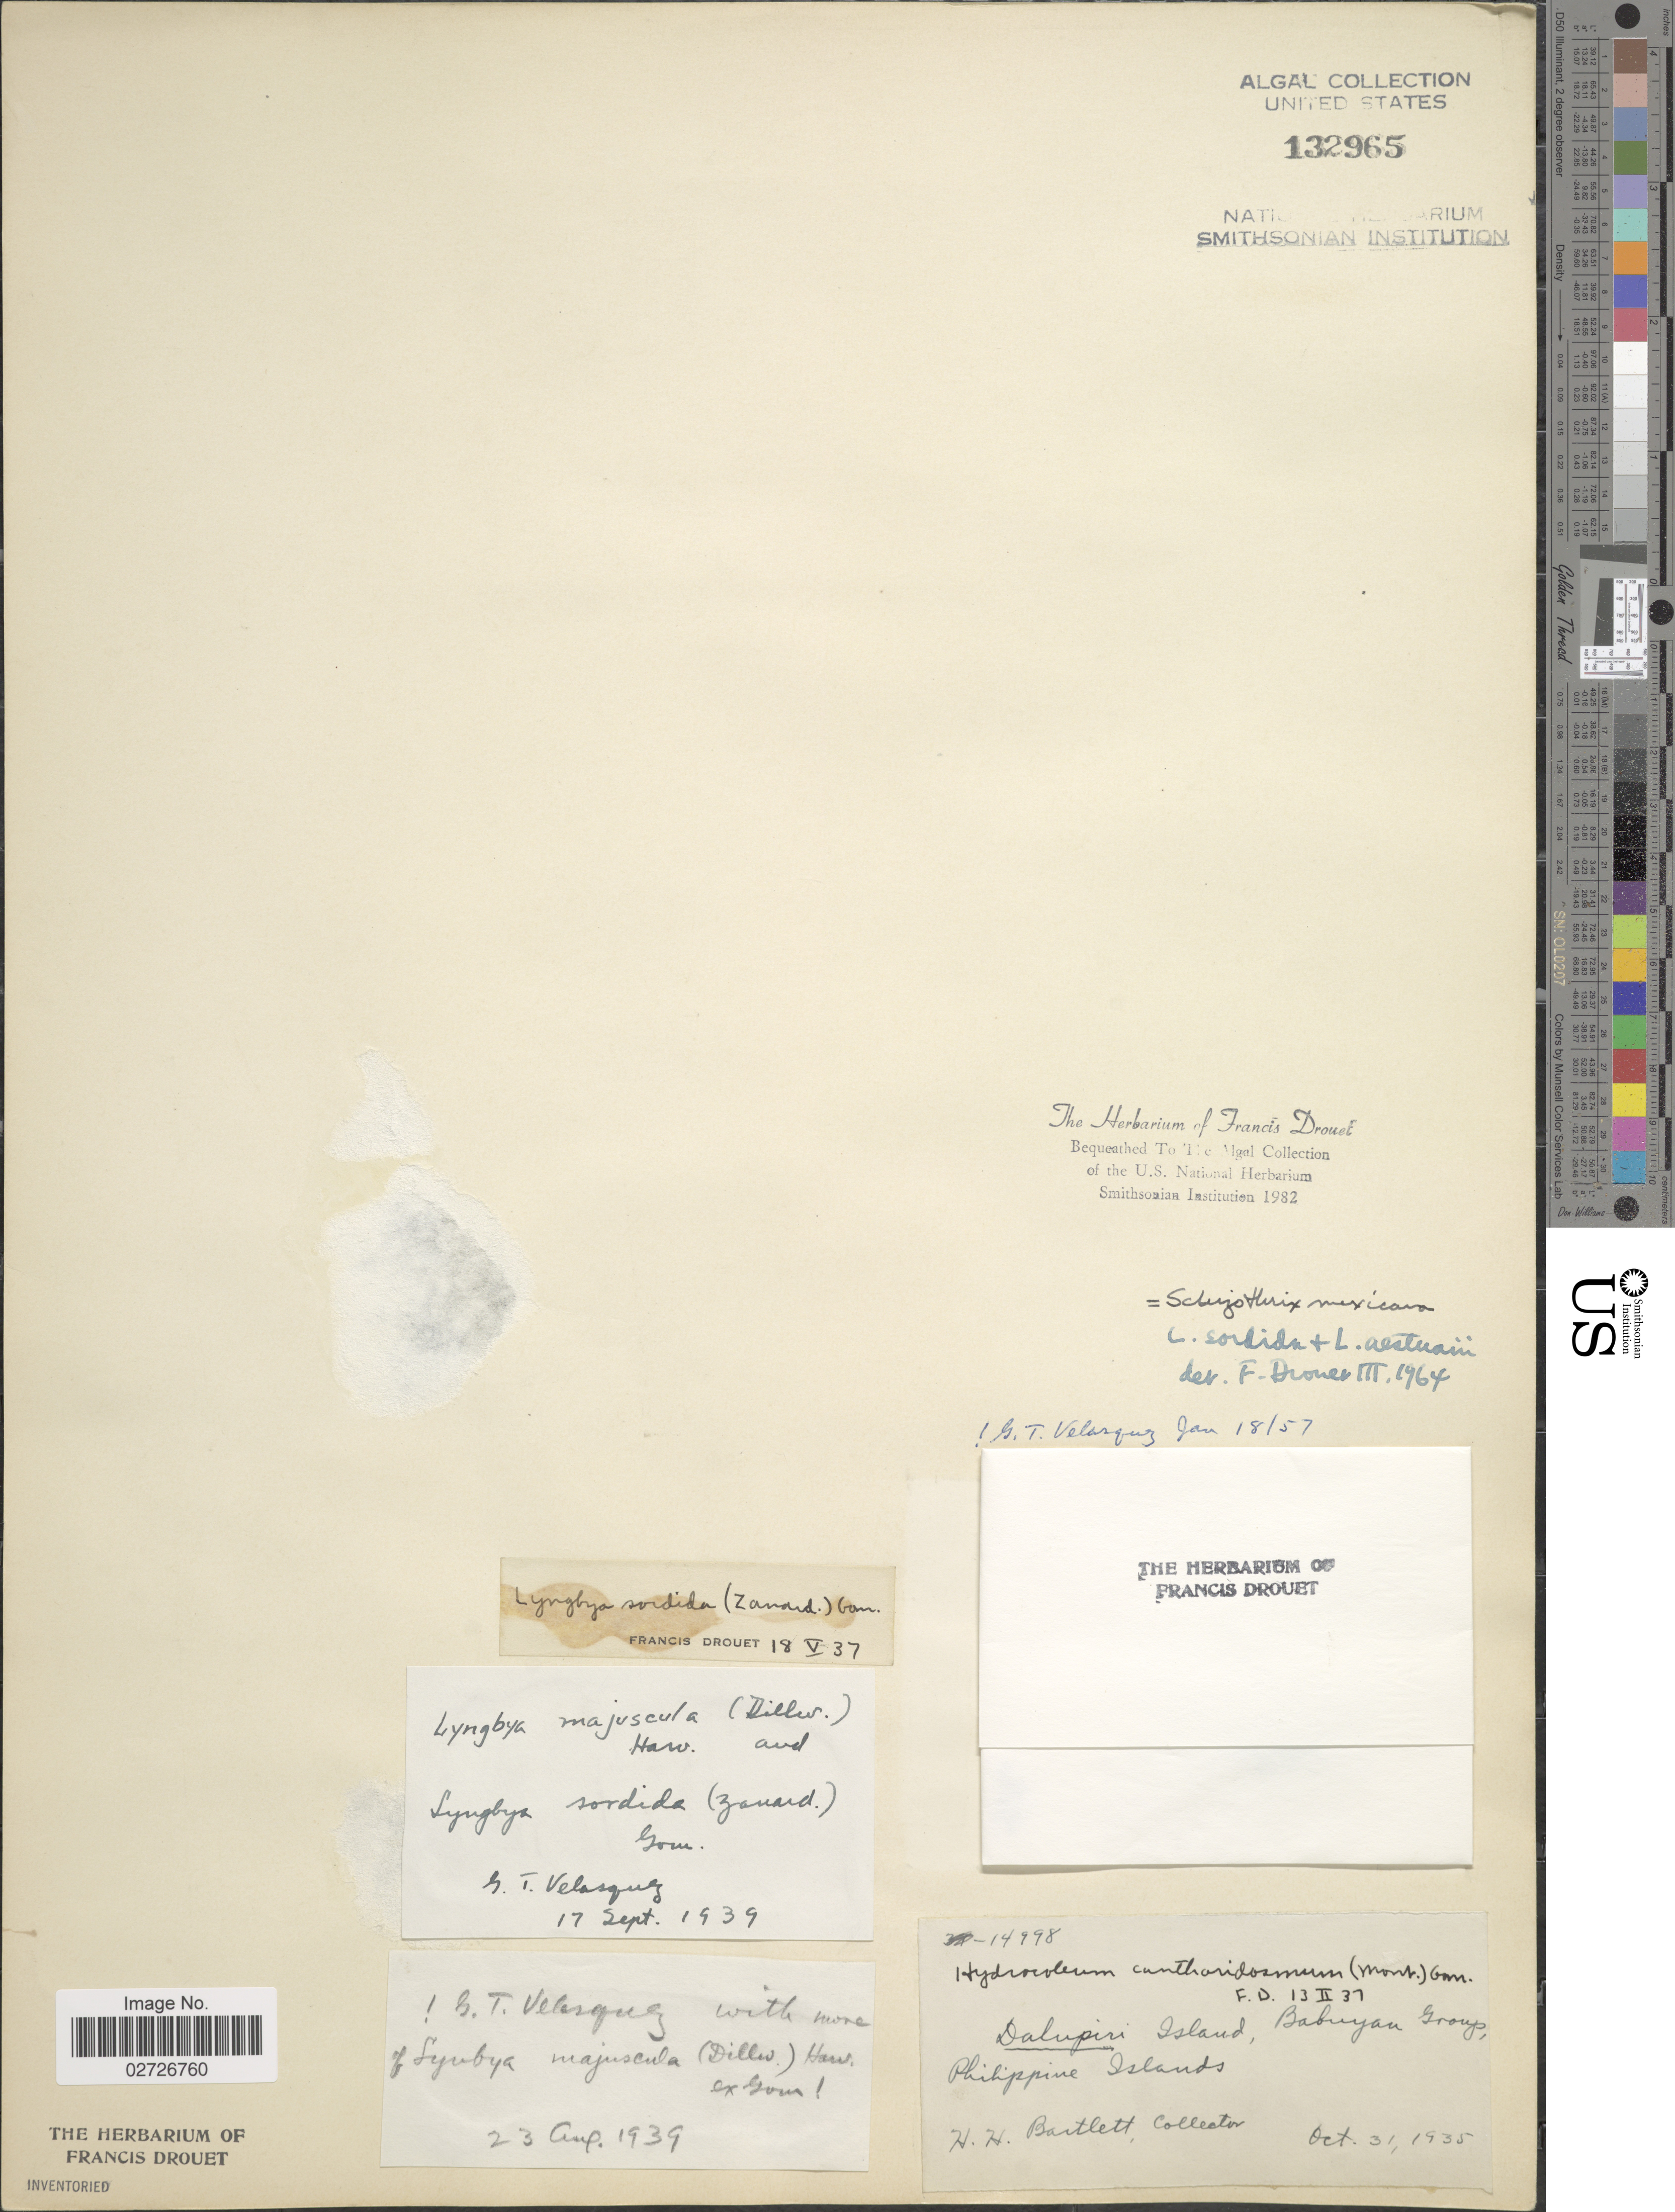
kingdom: Bacteria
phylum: Cyanobacteria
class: Cyanobacteriia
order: Leptolyngbyales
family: Trichocoleusaceae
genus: Schizothrix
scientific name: Schizothrix mexicana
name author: Gomont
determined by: Drouet, F. E.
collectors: H. H. Bartlett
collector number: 14998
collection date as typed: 31 Oct 1935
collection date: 1935-10-31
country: Philippines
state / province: Cagayan Valley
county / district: Cagayan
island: Dalupiri Island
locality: Dalupiri island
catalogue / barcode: US 132965